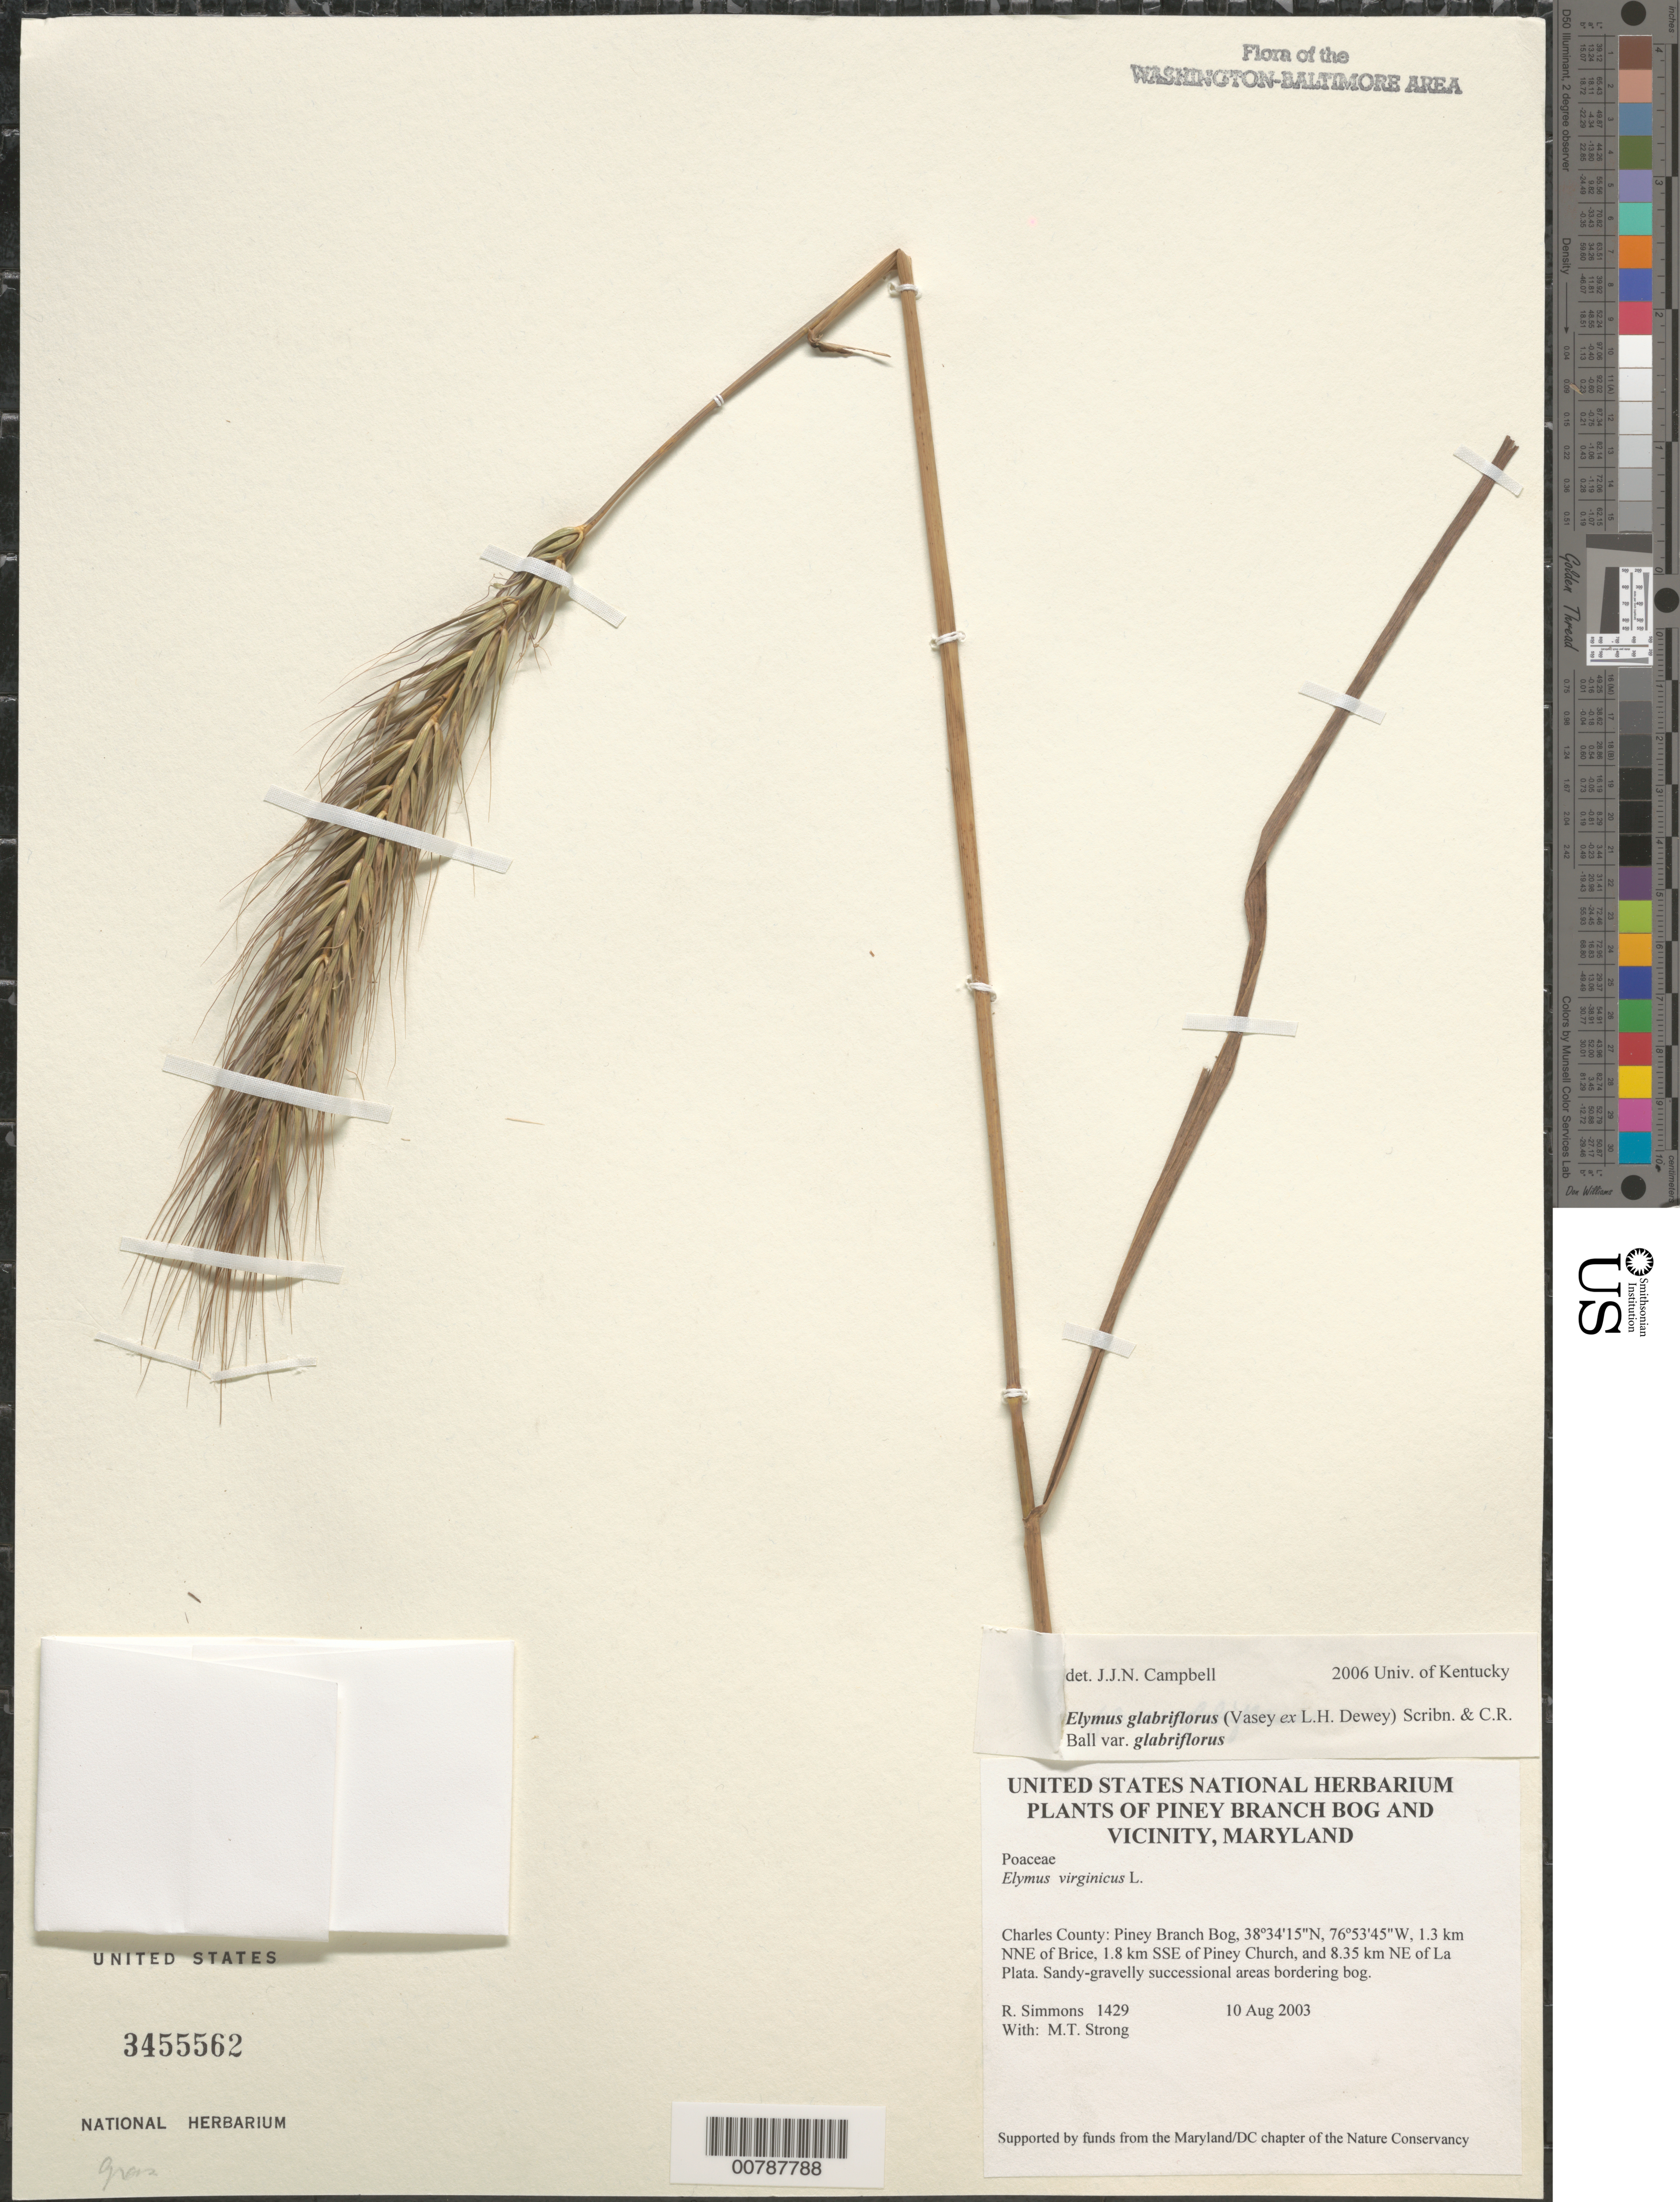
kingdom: Plantae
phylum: Tracheophyta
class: Liliopsida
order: Poales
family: Poaceae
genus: Elymus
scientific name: Elymus glabriflorus var. glabriflorus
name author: (Vasey ex L.H. Dewey) Scribn. & C.R. Ball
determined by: Campbell, J. J. N., (KY), University of Kentucky (UNITED STATES)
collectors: R. H. Simmons & M. T. Strong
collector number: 1429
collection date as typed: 10 August 2003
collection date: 2003-08-10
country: United States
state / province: Maryland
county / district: Charles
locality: Piney Branch Bog, 1.3 km NNE of Brice, 1.8 km SSE of Piney Church, and 8.35 km NE of La Plata.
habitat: Sandy-gravelly successional areas bordering bog.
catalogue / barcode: US 3455562